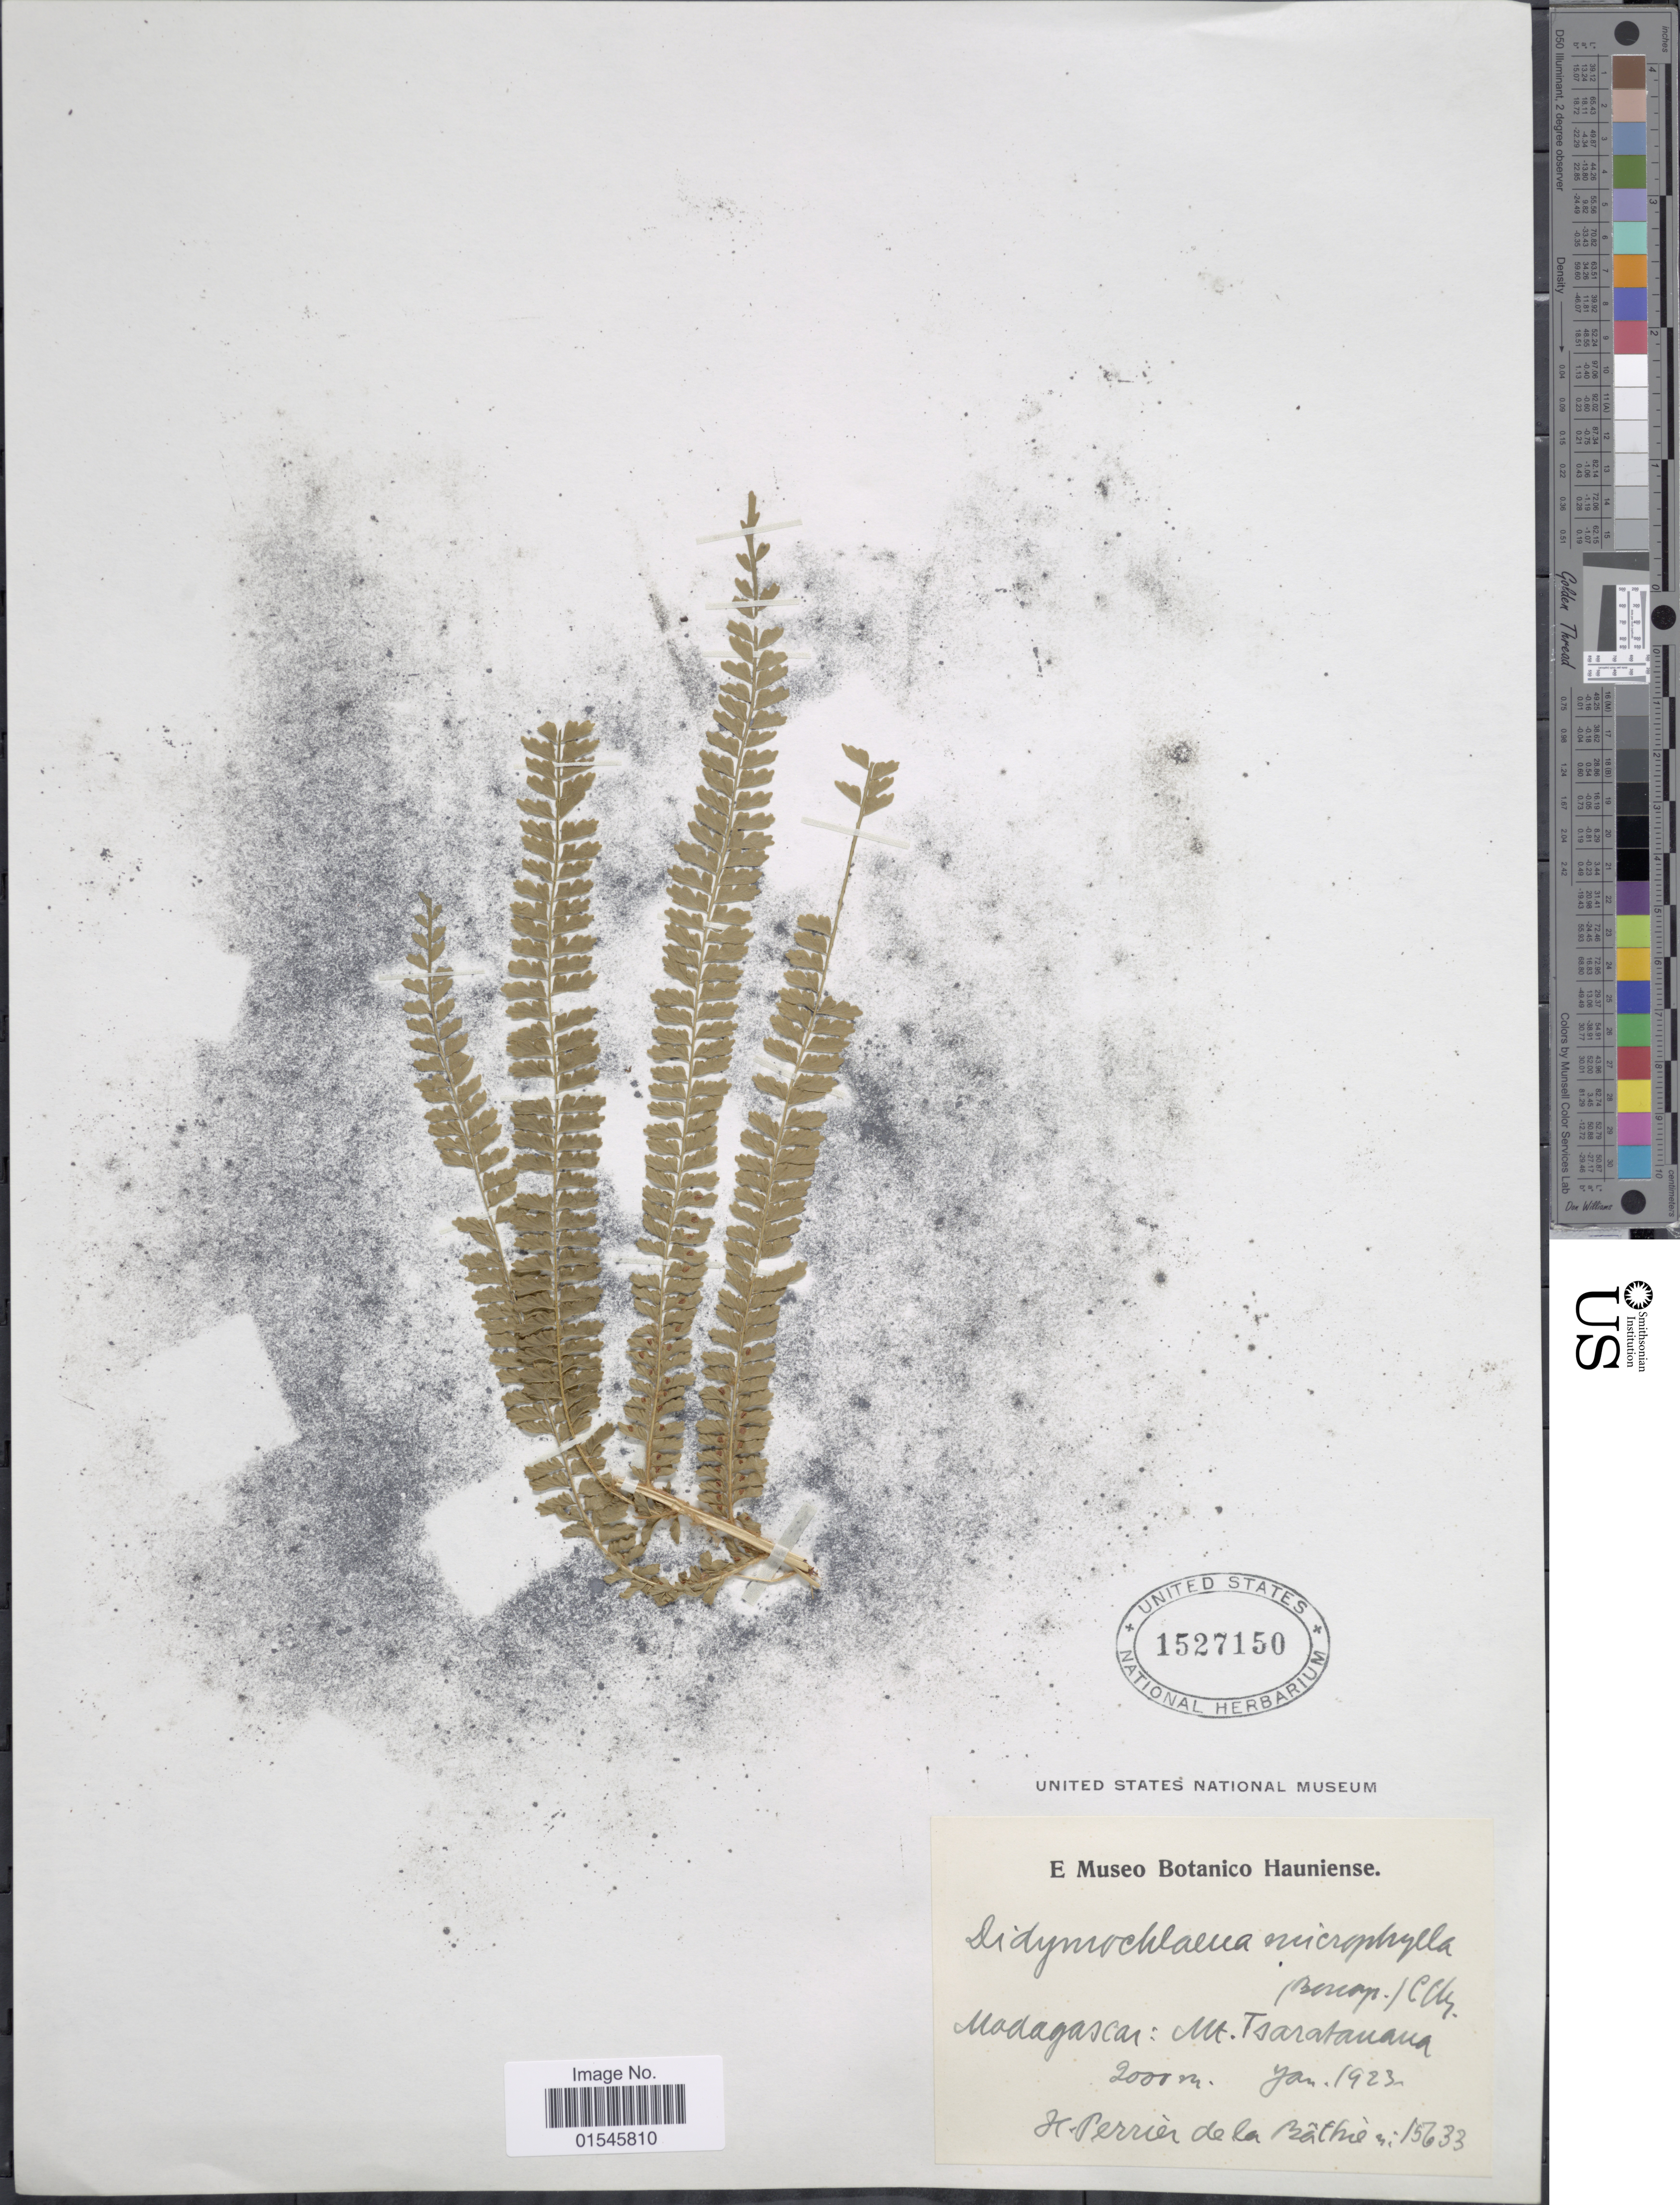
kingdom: Plantae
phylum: Tracheophyta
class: Polypodiopsida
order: Polypodiales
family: Didymochlaenaceae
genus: Didymochlaena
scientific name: Didymochlaena truncatula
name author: (Sw.) J. Sm.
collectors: H. Perrier de la Bâthie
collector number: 15633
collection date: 1923-01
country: Madagascar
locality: Mt. Tsaratanana.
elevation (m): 2000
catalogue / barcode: US 1527150